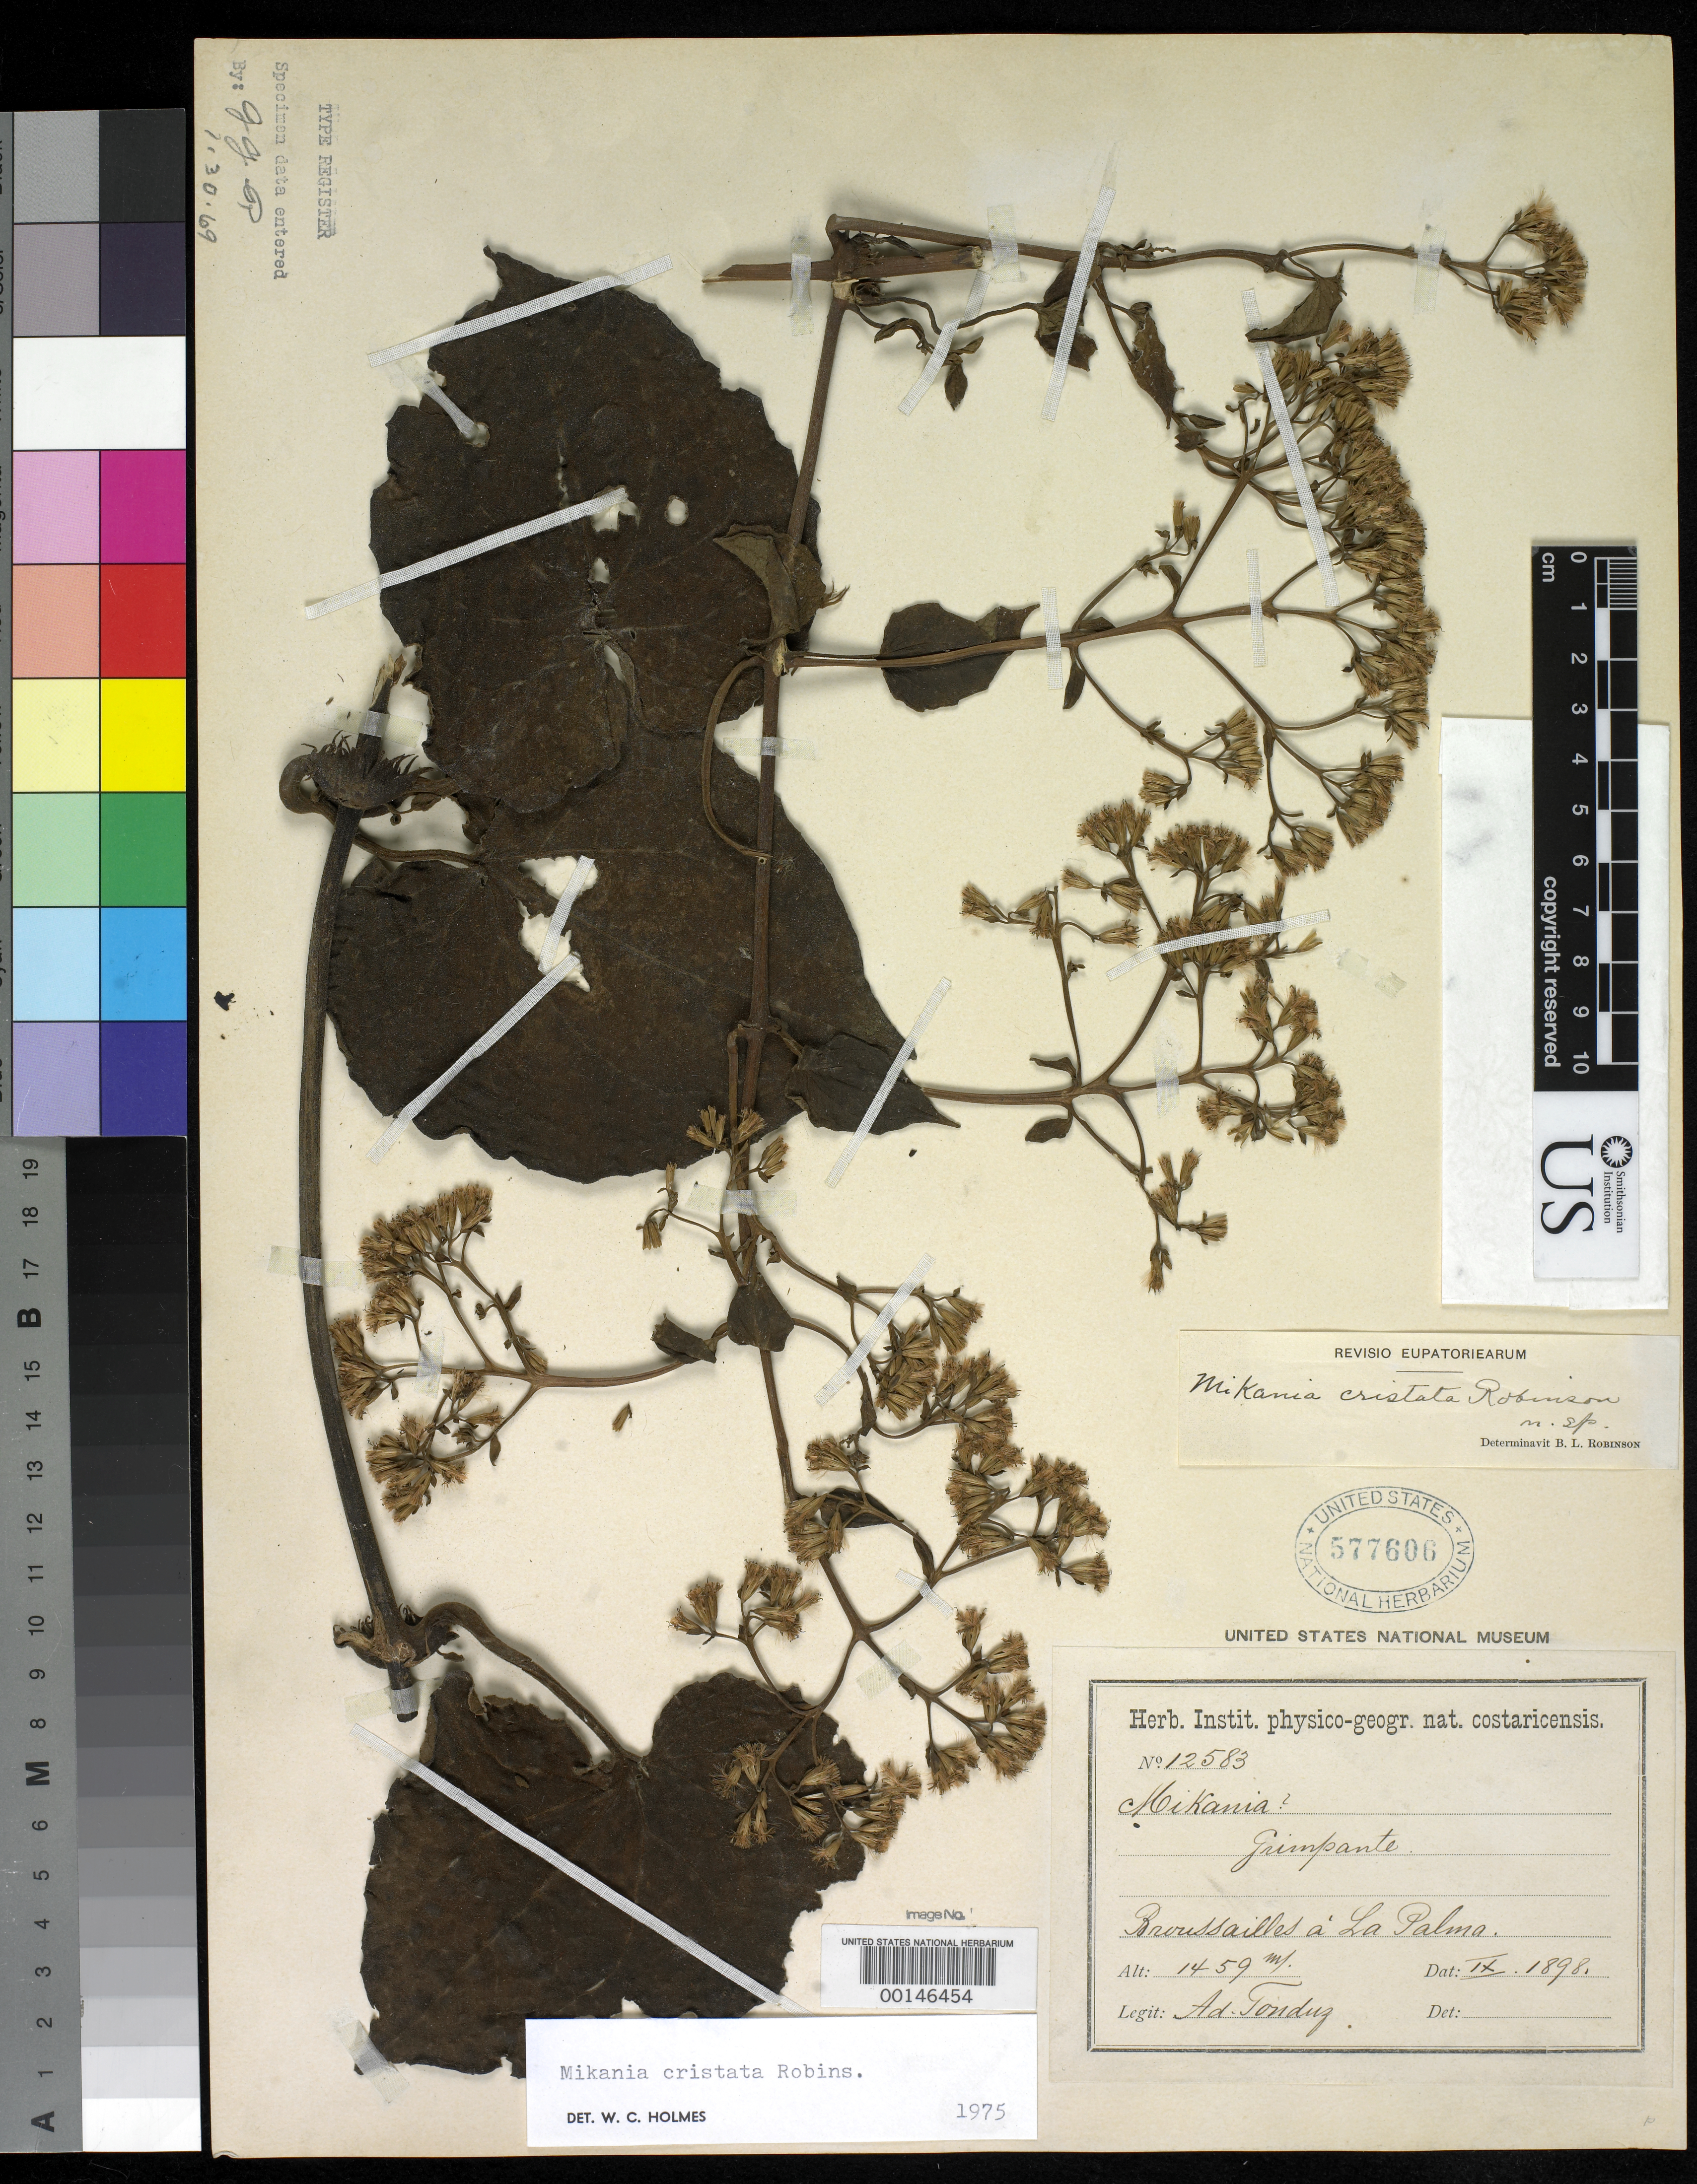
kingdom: Plantae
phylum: Tracheophyta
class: Magnoliopsida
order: Asterales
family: Asteraceae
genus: Mikania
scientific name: Mikania cristata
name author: B.L. Rob.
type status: Holotype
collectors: A. Tonduz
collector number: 12583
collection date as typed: Sep 1898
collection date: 1898-09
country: Costa Rica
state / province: San José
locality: La Palma.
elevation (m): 1459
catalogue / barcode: US 577606